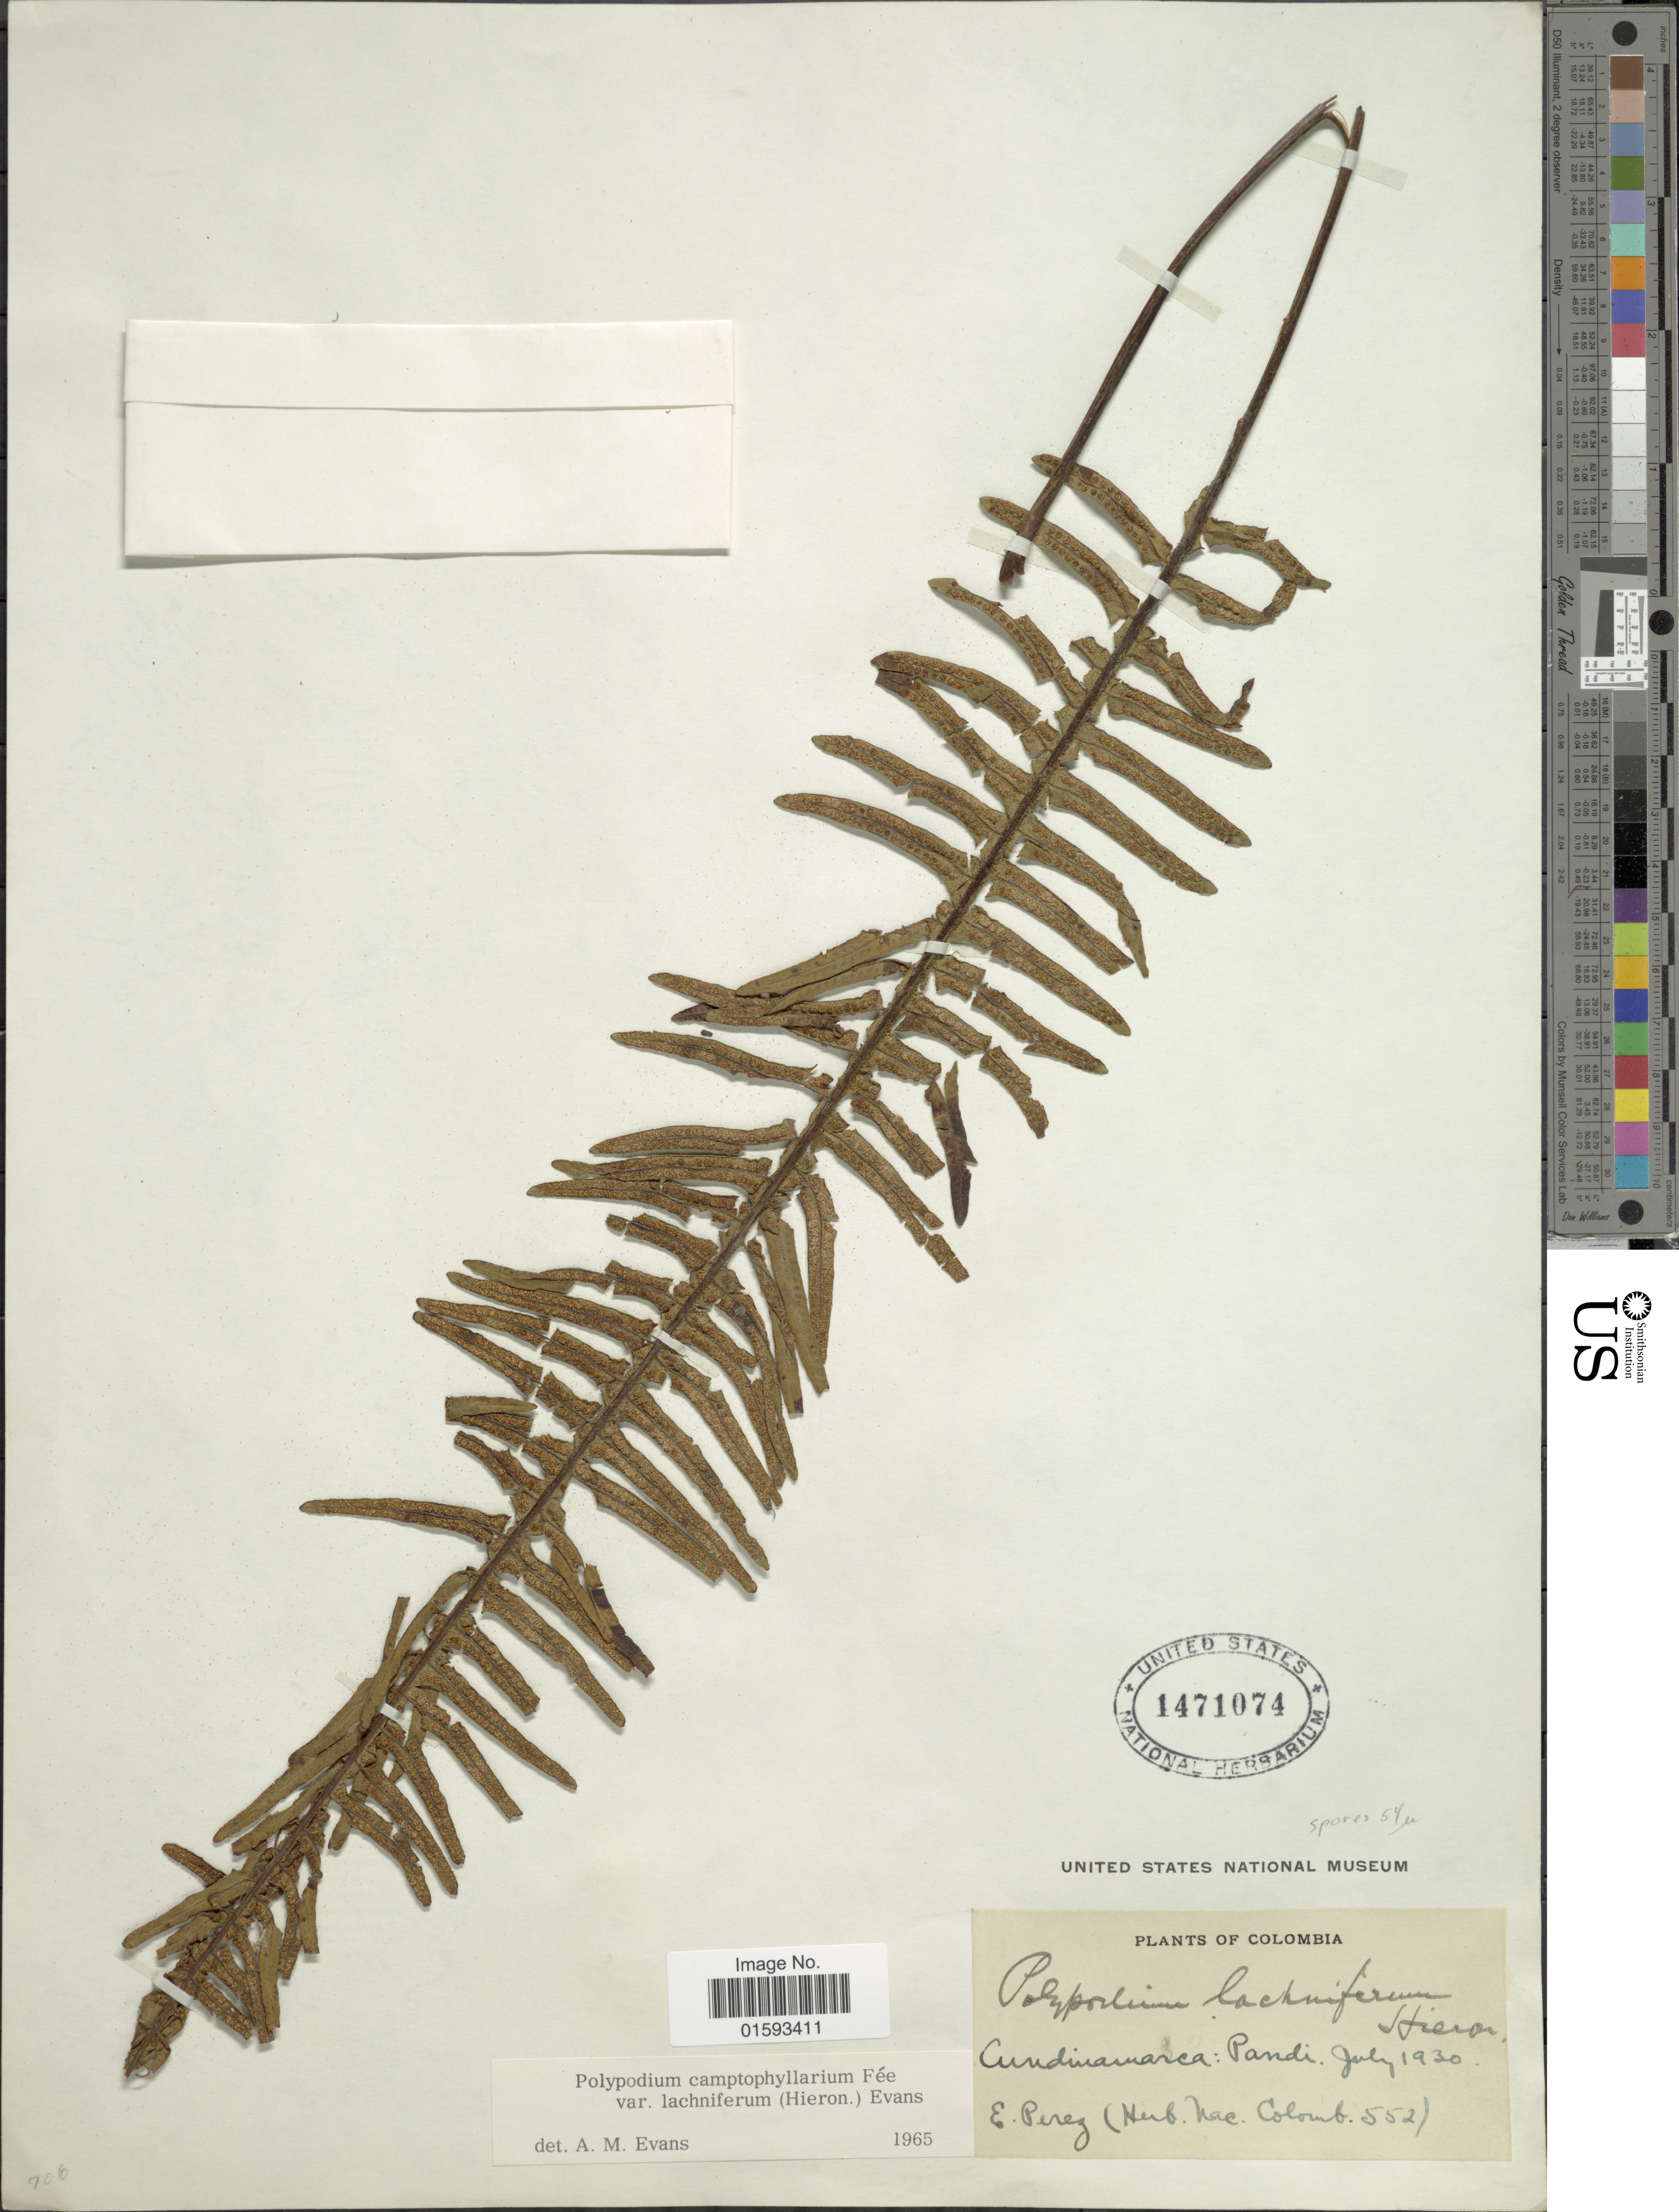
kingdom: Plantae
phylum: Tracheophyta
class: Polypodiopsida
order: Polypodiales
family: Polypodiaceae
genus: Pecluma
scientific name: Pecluma camptophyllaria var. lachnifera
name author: (Hieron.) Lellinger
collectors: E. Pérez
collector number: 552*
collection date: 1930-07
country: Colombia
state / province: Cundinamarca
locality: Pandi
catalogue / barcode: US 1471074